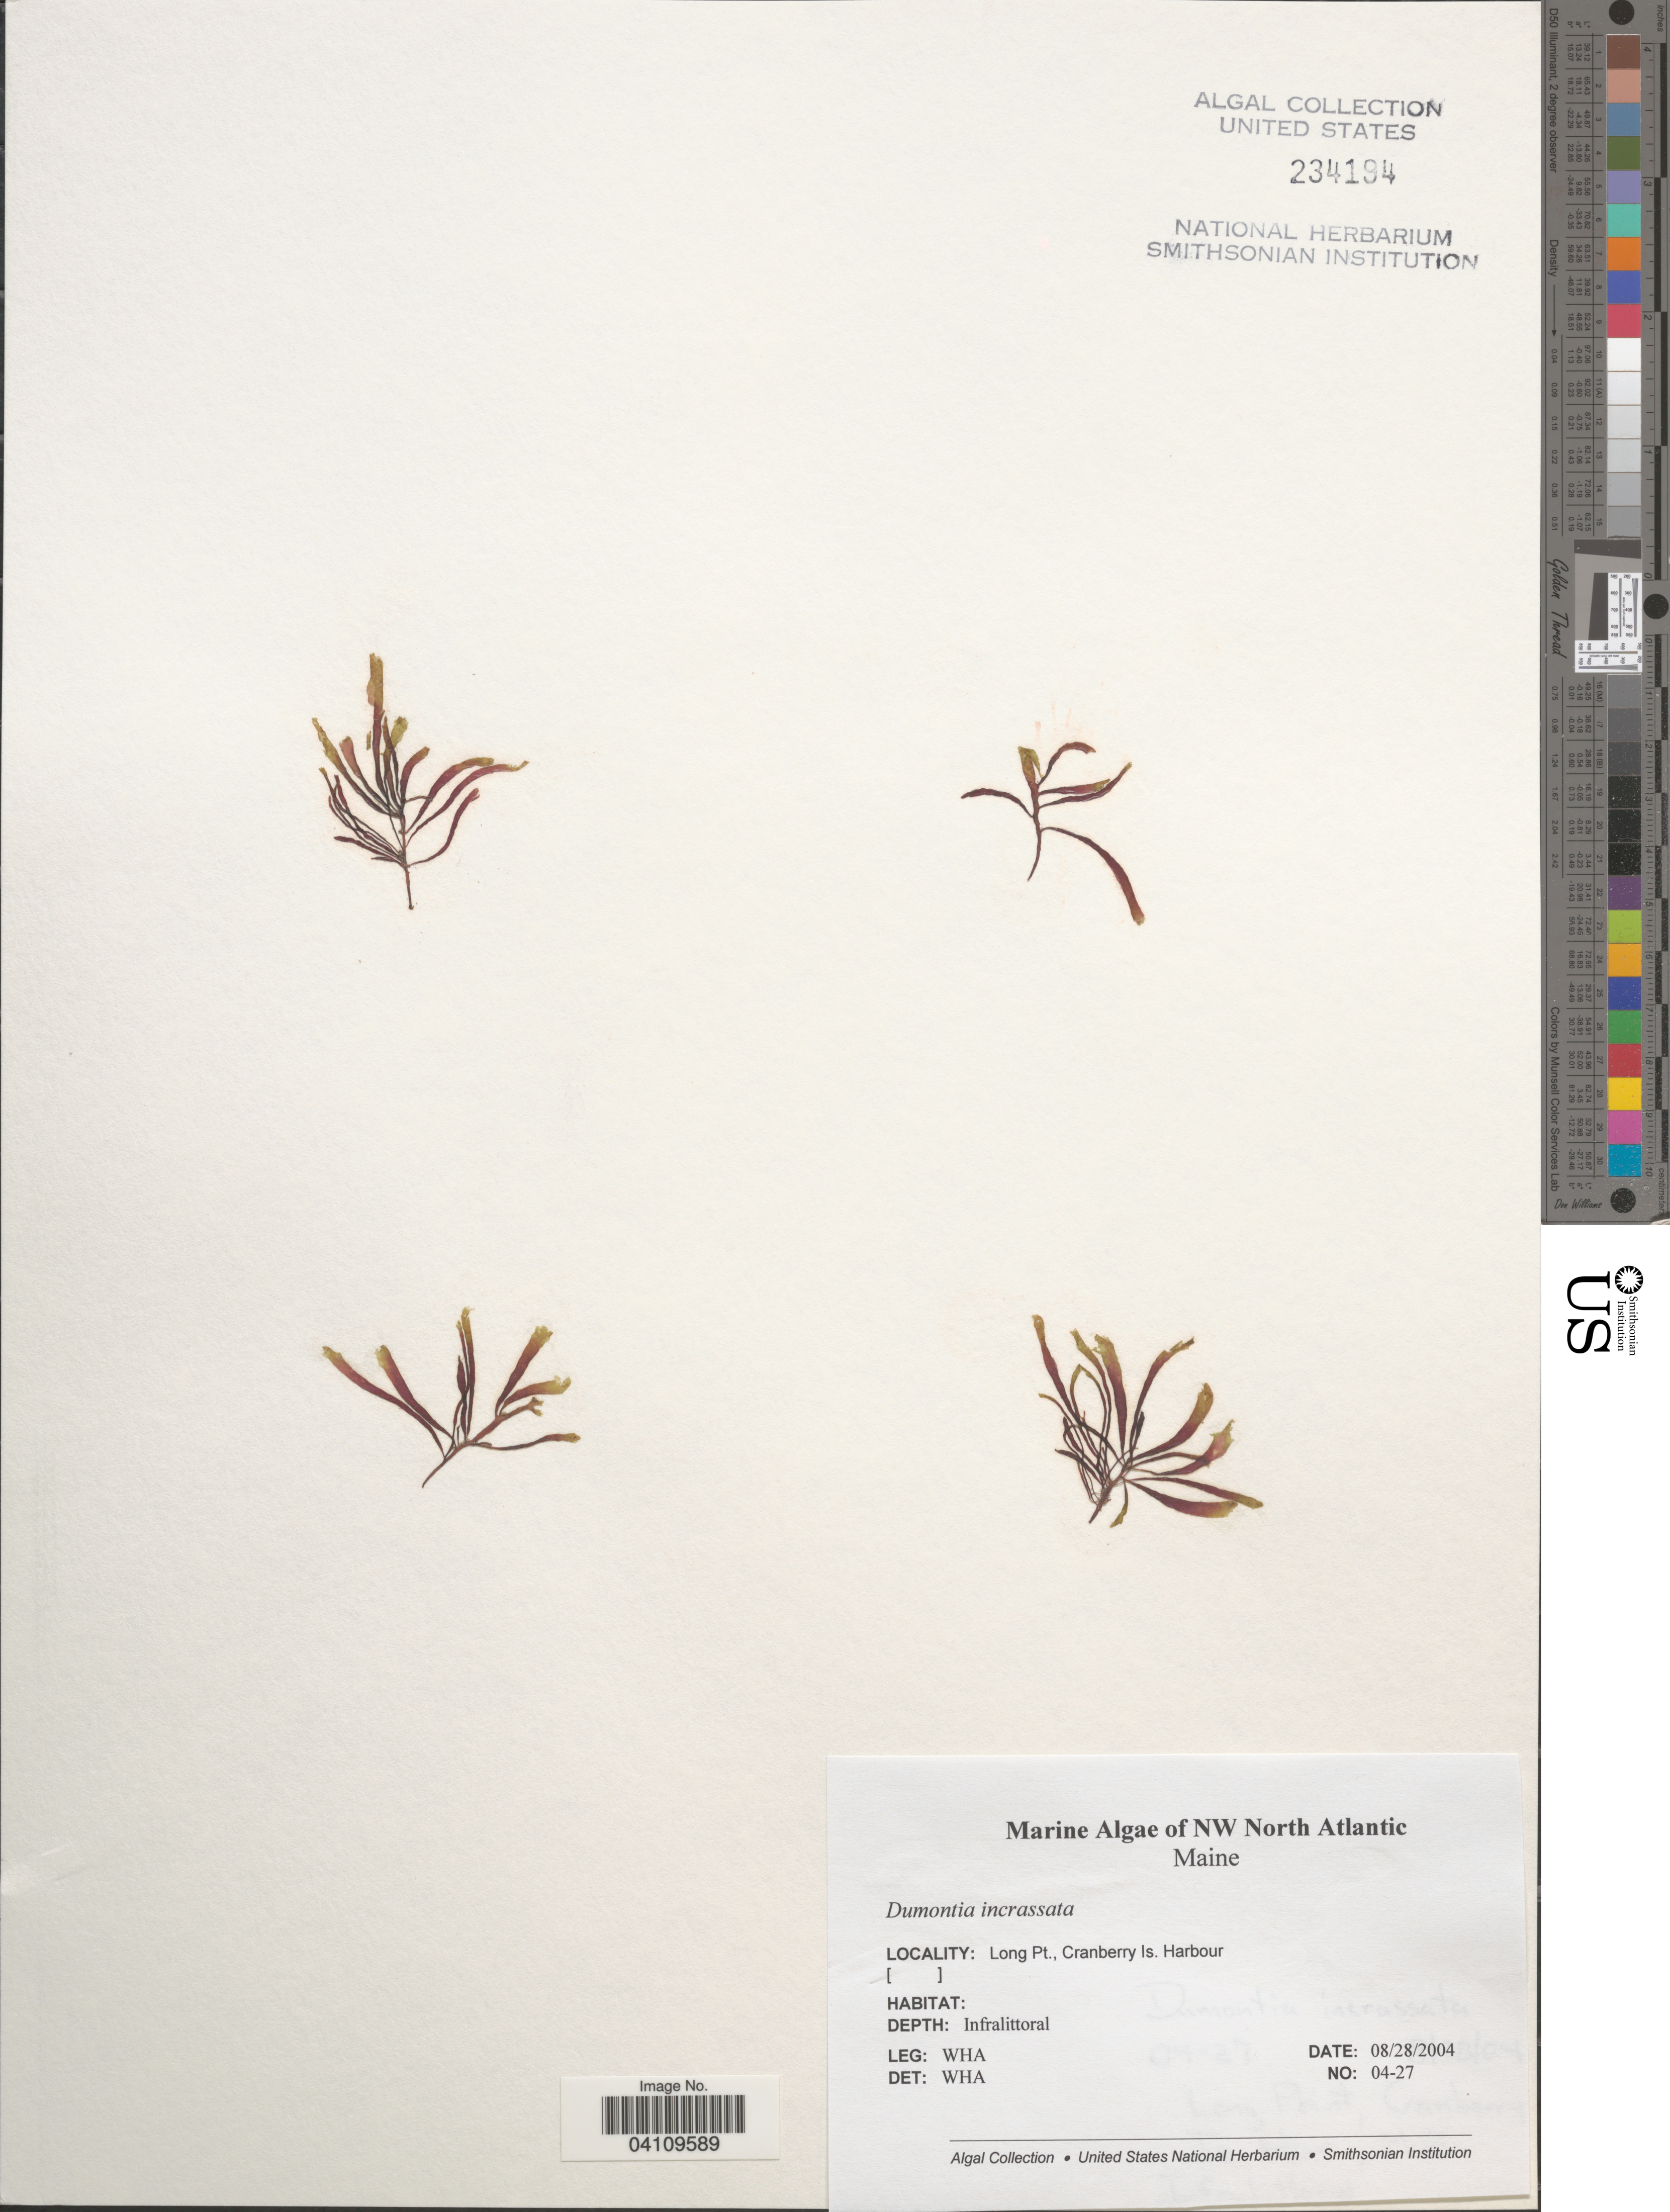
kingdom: Plantae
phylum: Rhodophyta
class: Florideophyceae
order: Gigartinales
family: Dumontiaceae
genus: Dumontia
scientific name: Dumontia contorta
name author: (S.G. Gmel.) Rupr.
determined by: Algae name updating Project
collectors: W. H. Adey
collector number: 04-27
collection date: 2004-08-28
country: United States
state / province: Maine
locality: NW North Atlantic. Long Pt., Cranberry Is. Harbour.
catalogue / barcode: US 234194